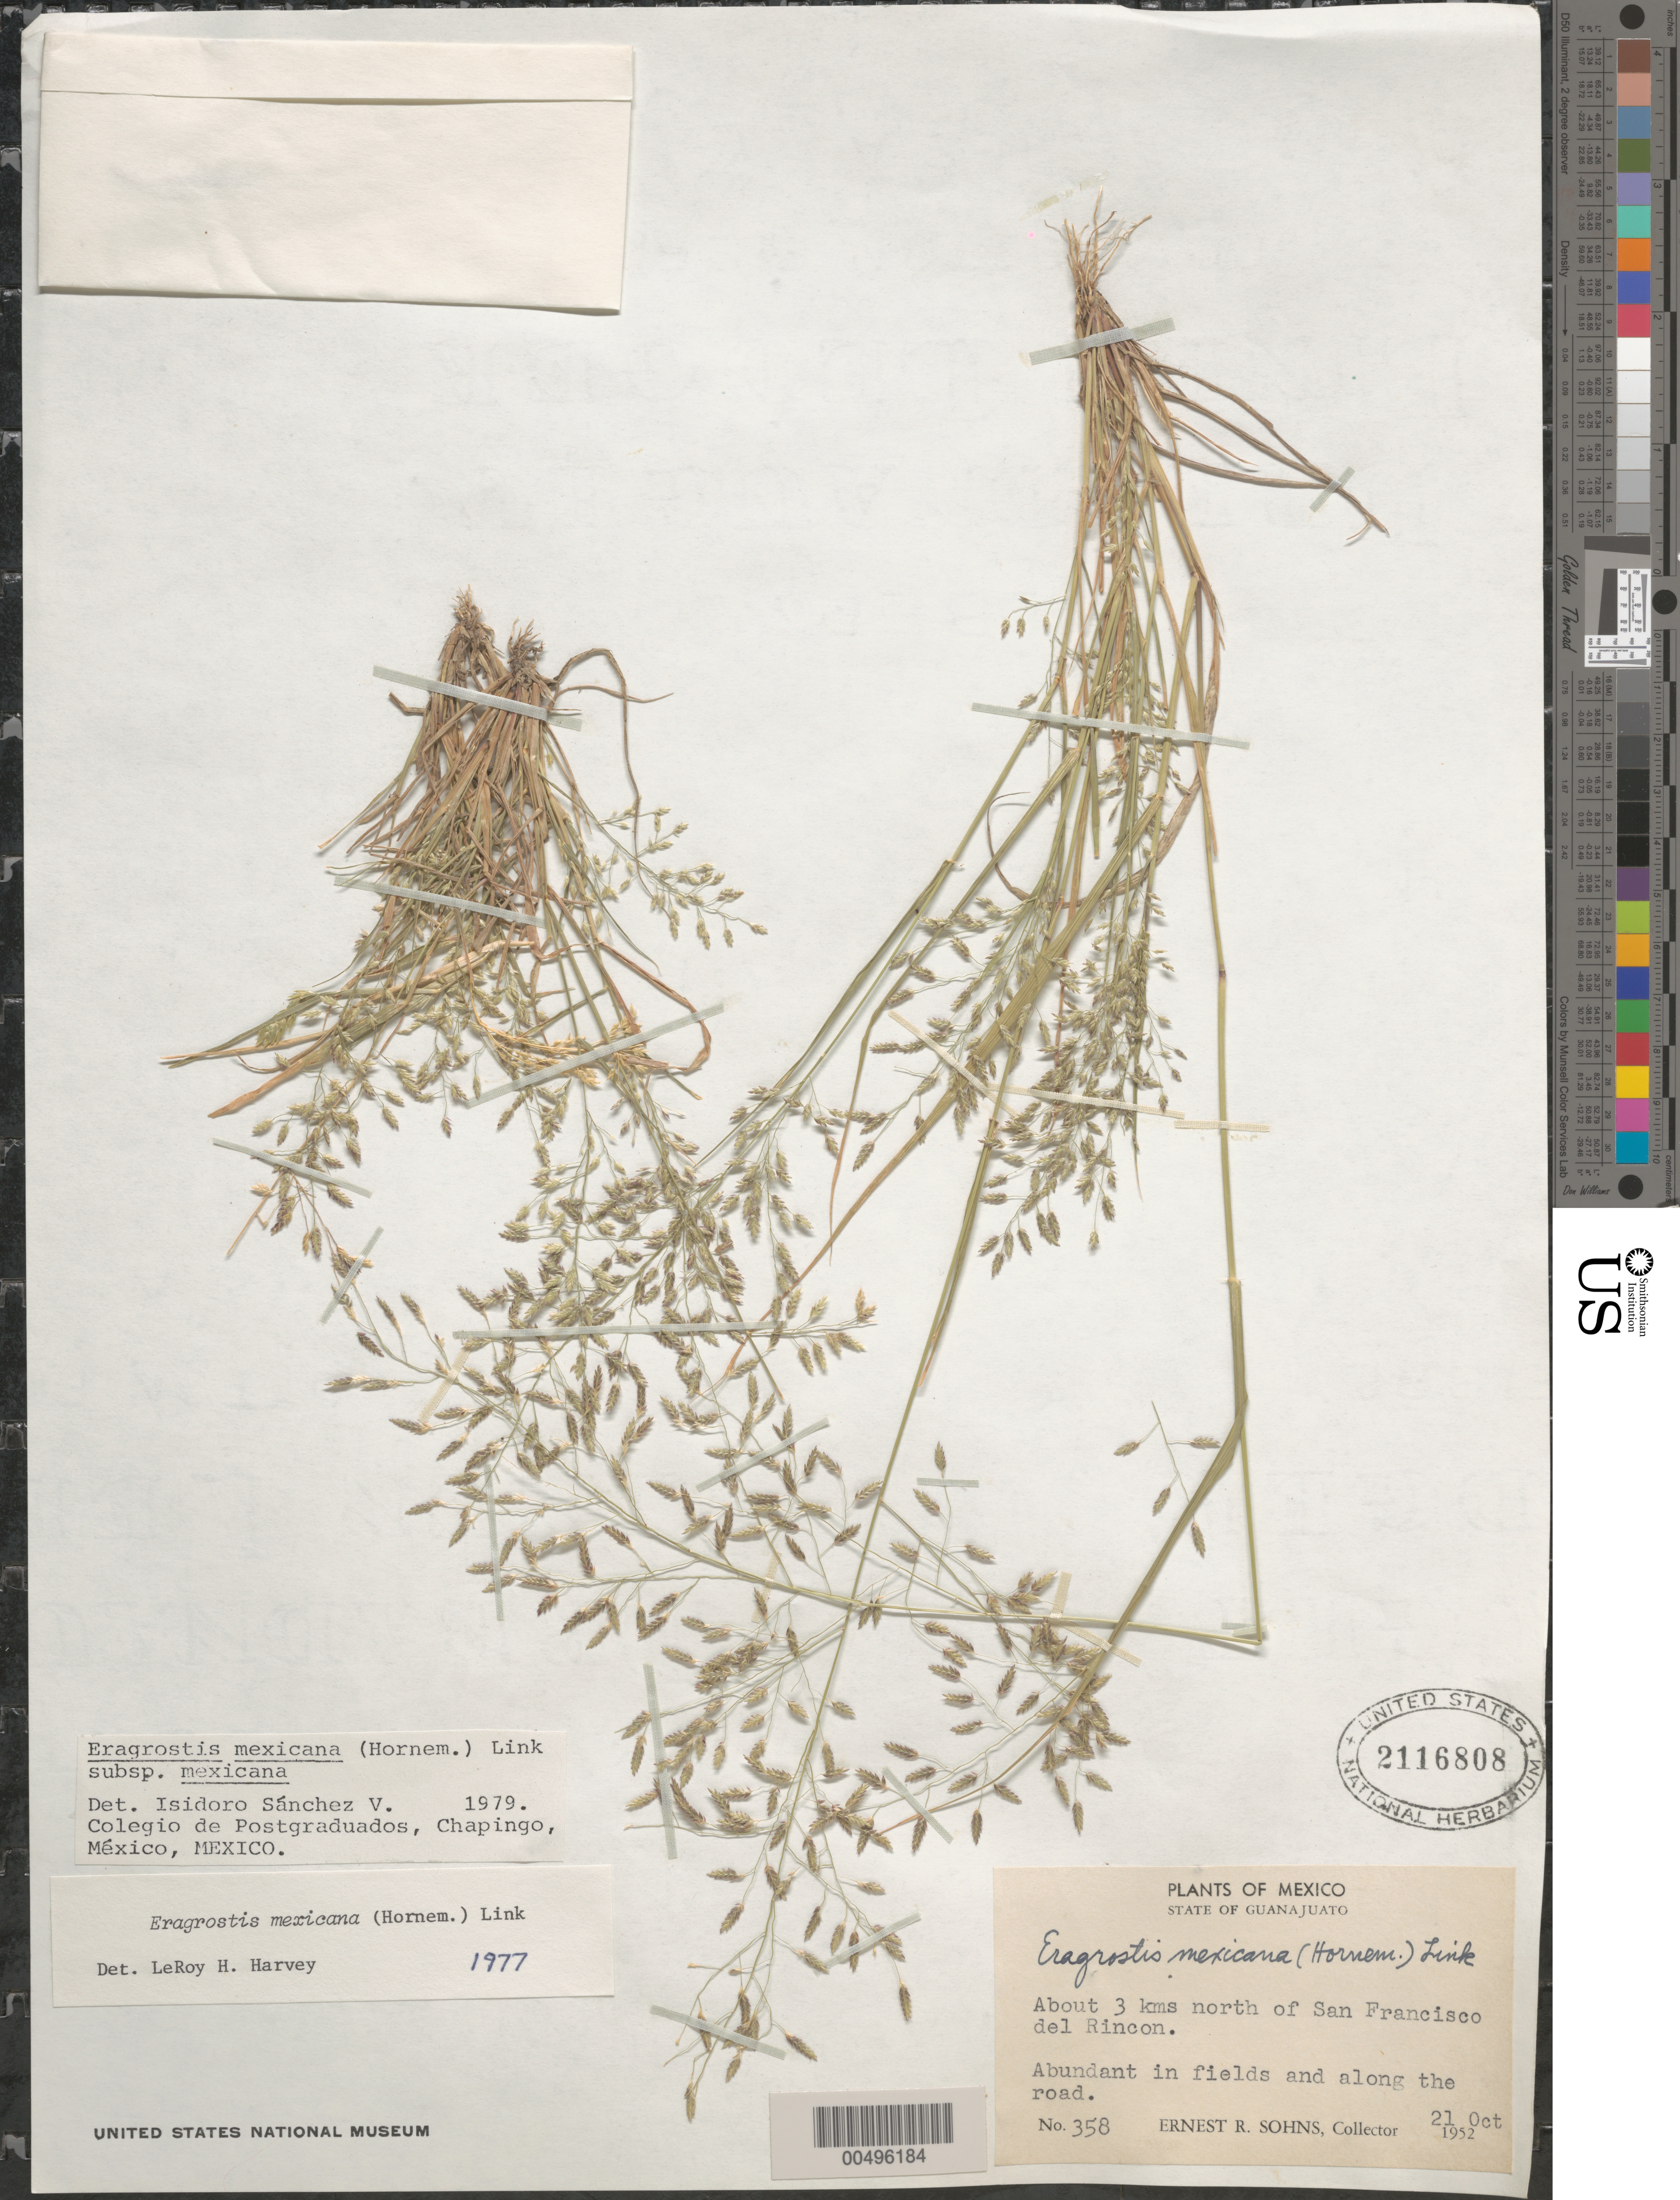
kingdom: Plantae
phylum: Tracheophyta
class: Liliopsida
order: Poales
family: Poaceae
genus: Eragrostis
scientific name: Eragrostis mexicana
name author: (Hornem.) Link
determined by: Sánchez Vega, I. M.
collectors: E. R. Sohns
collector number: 358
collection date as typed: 21 Oct 1952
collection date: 1952-10-21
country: Mexico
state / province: Guanajuato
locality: About 3 km N of San Francisco del Rincon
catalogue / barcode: US 2116808